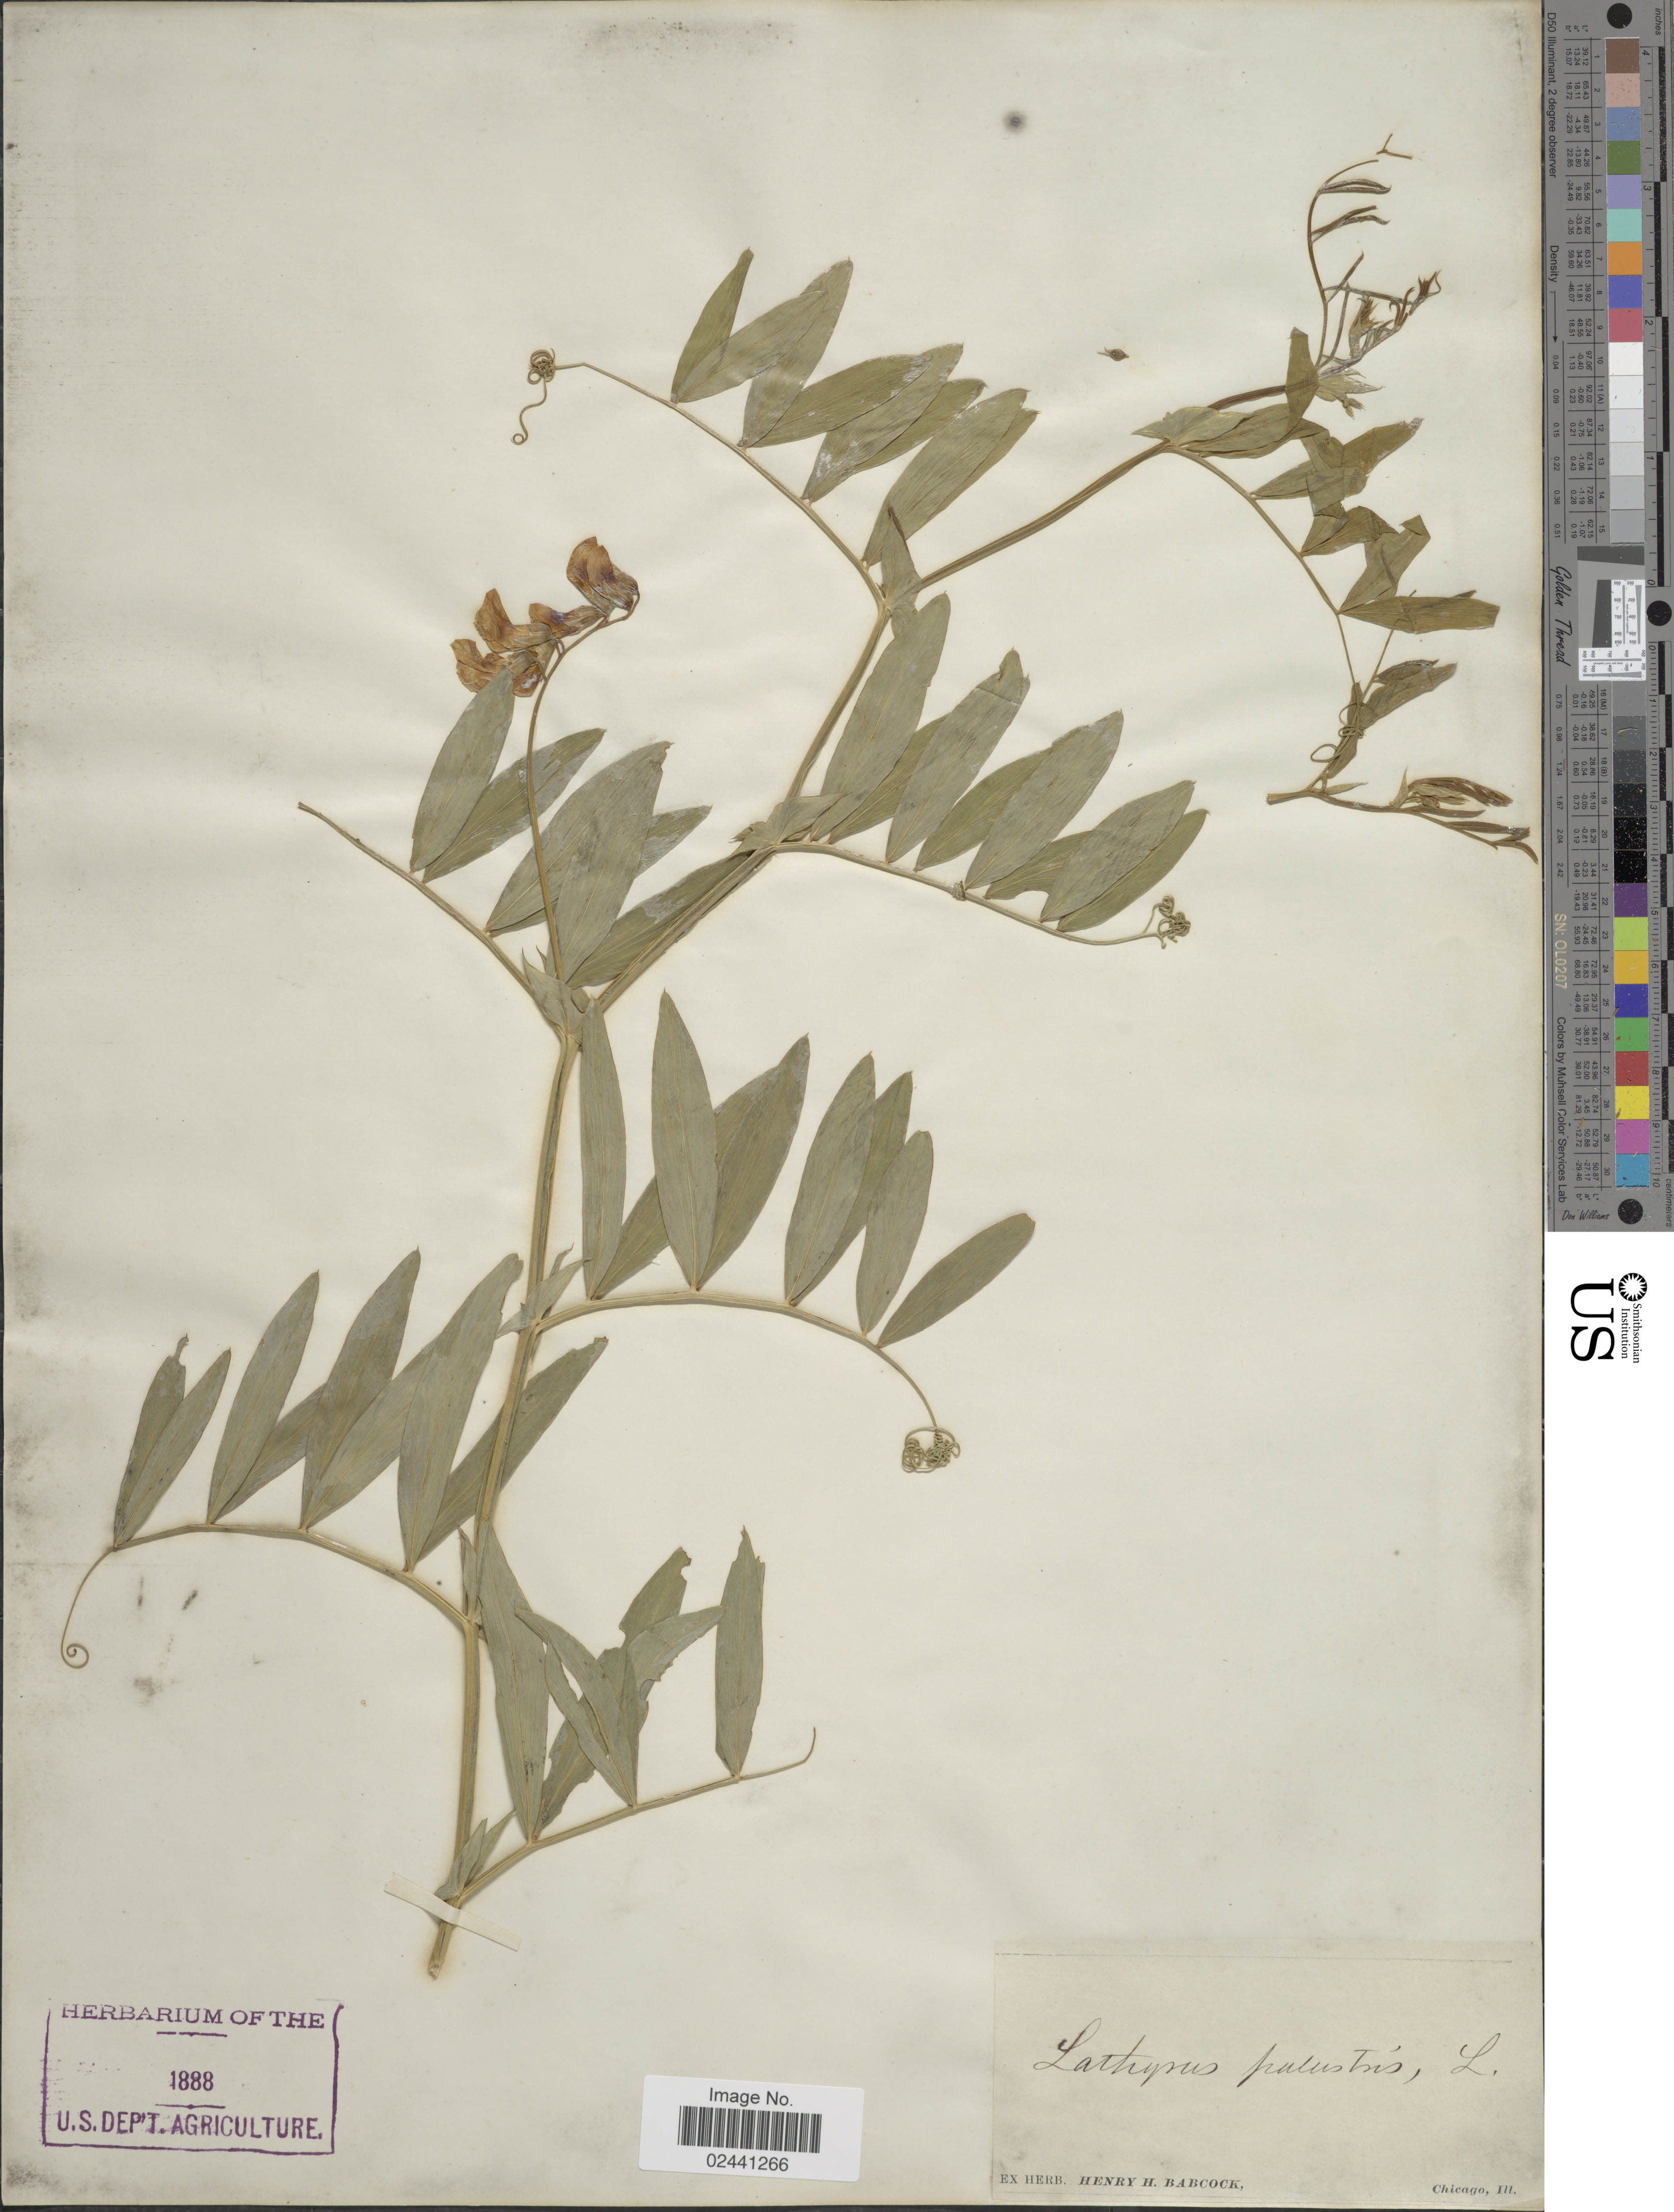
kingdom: Plantae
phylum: Tracheophyta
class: Magnoliopsida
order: Fabales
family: Fabaceae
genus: Lathyrus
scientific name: Lathyrus palustris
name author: L.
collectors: ex herb. Henry Homes Babcock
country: United States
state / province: Illinois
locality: Chicago